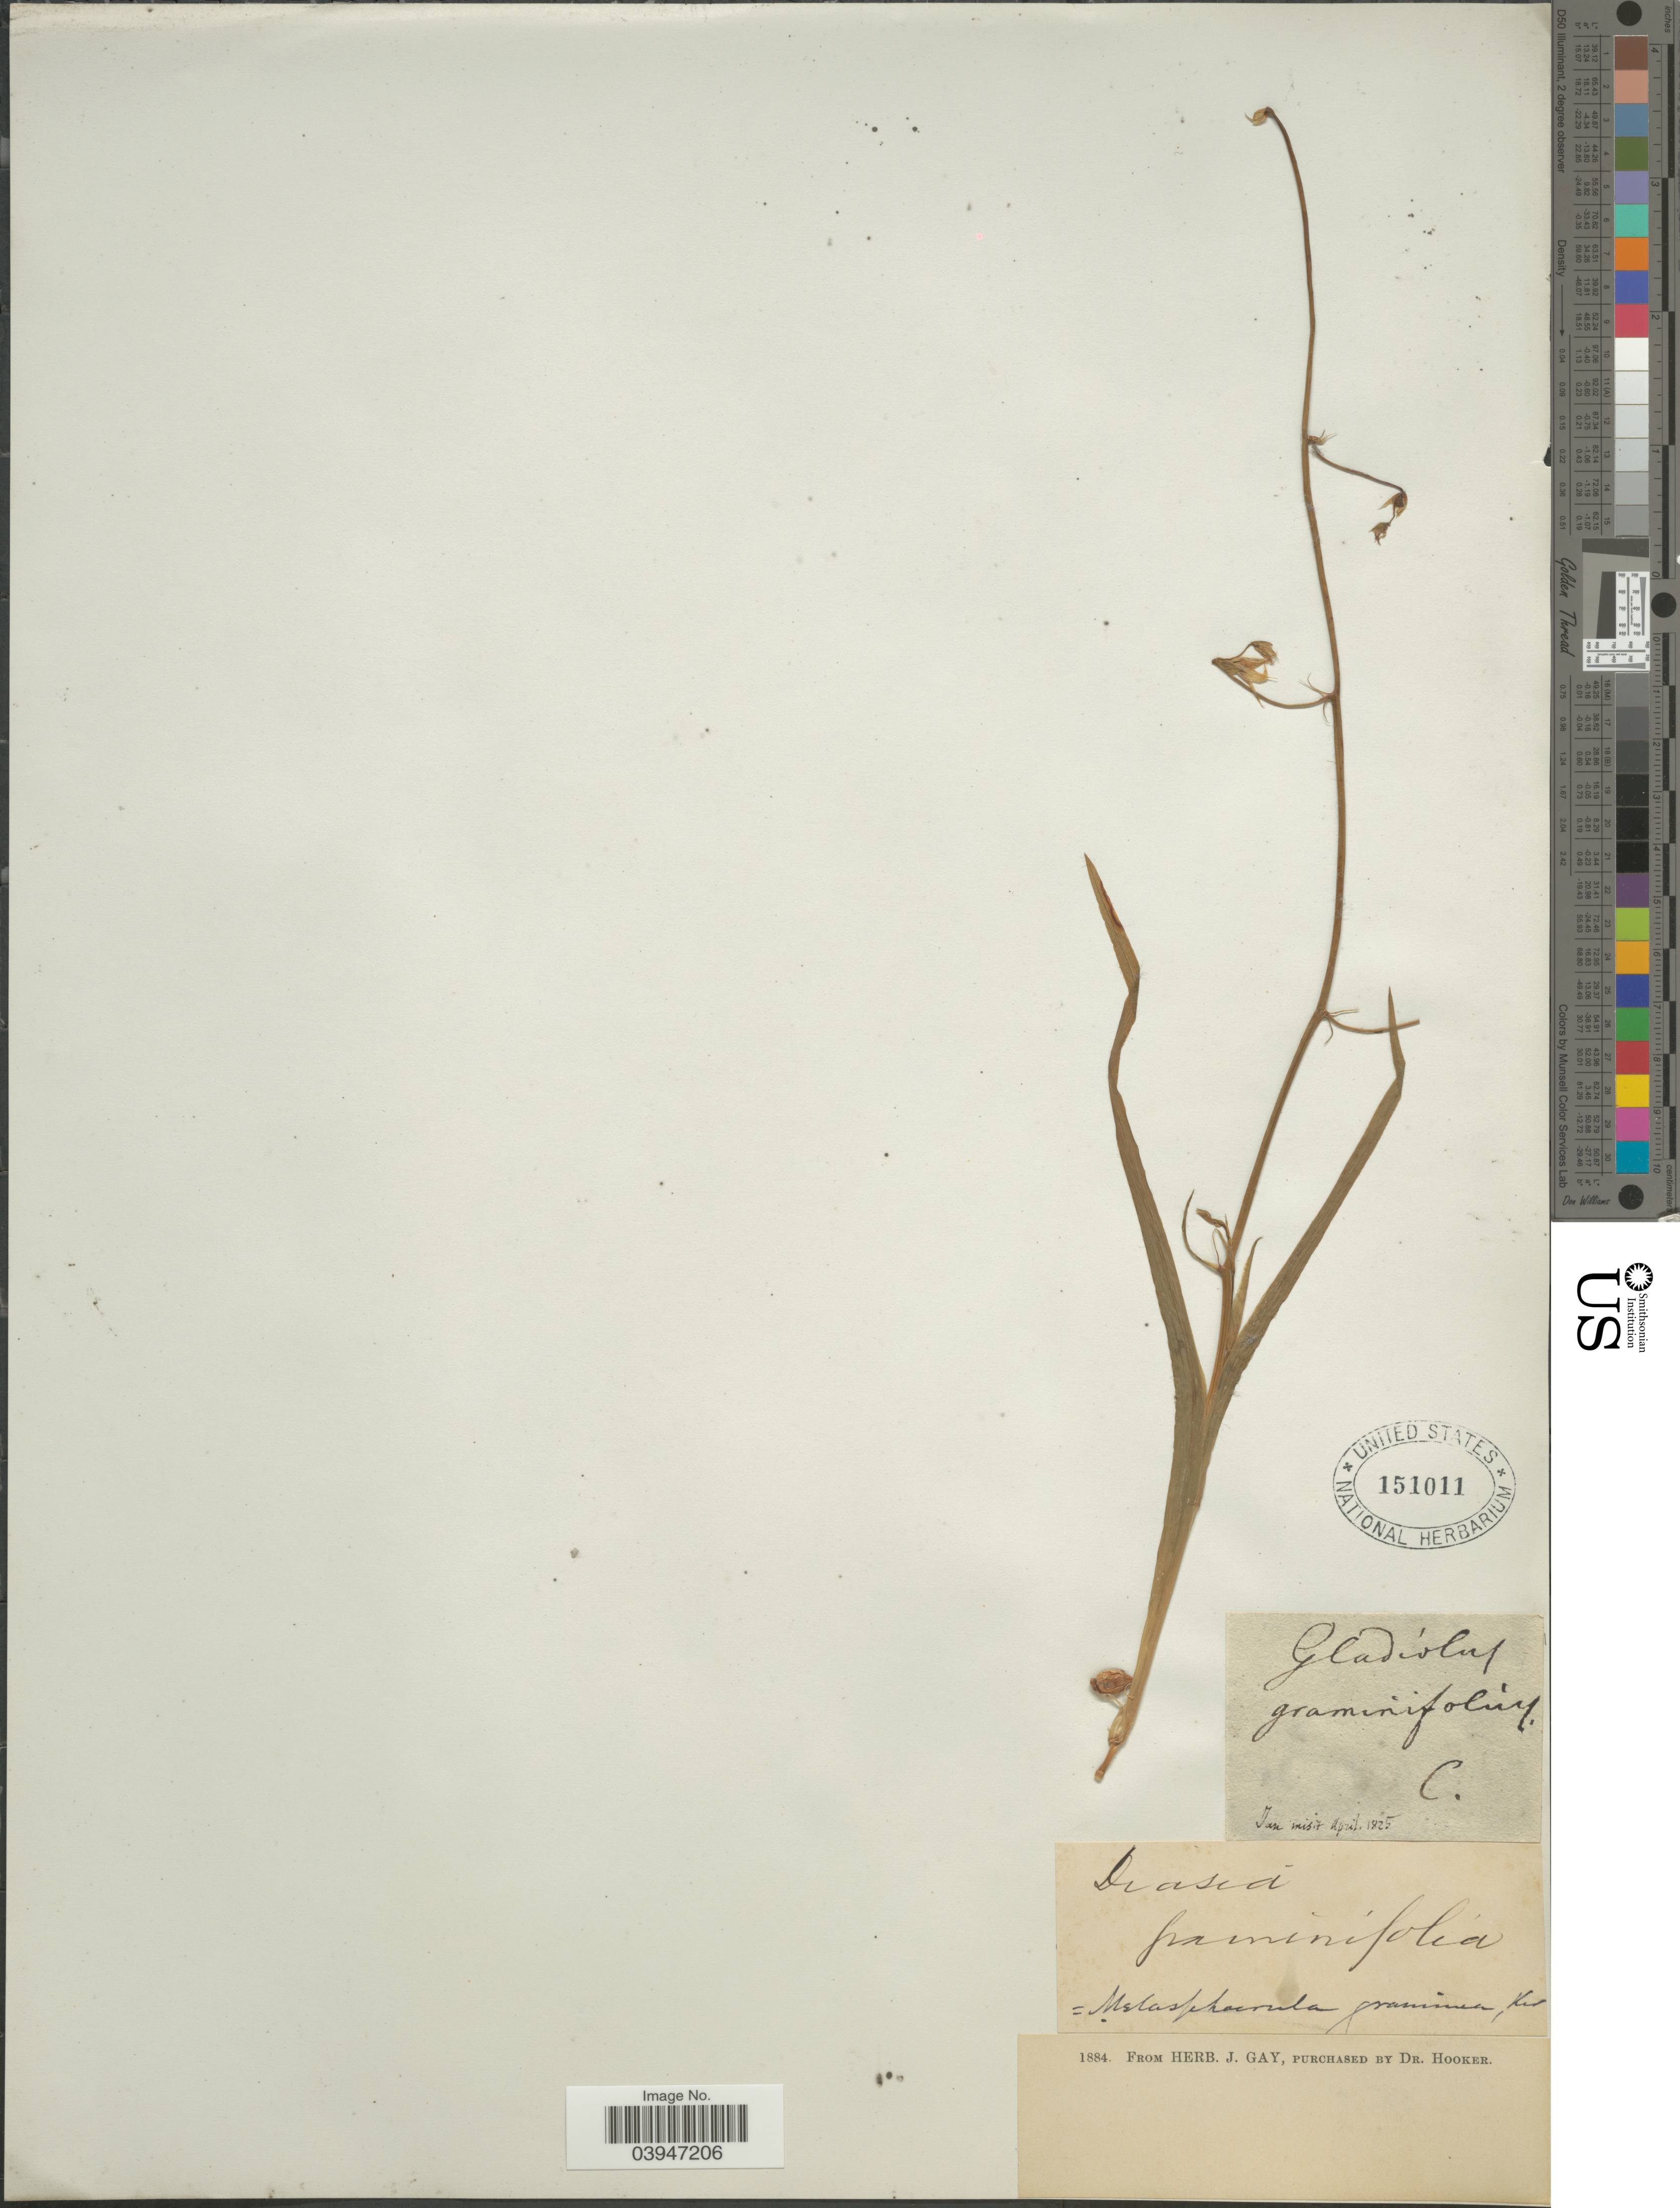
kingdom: Plantae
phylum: Tracheophyta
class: Liliopsida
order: Asparagales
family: Iridaceae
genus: Melasphaerula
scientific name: Melasphaerula graminea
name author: (L. f.) Ker Gawl.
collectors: ex herb. J. Gay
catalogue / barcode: US 151011